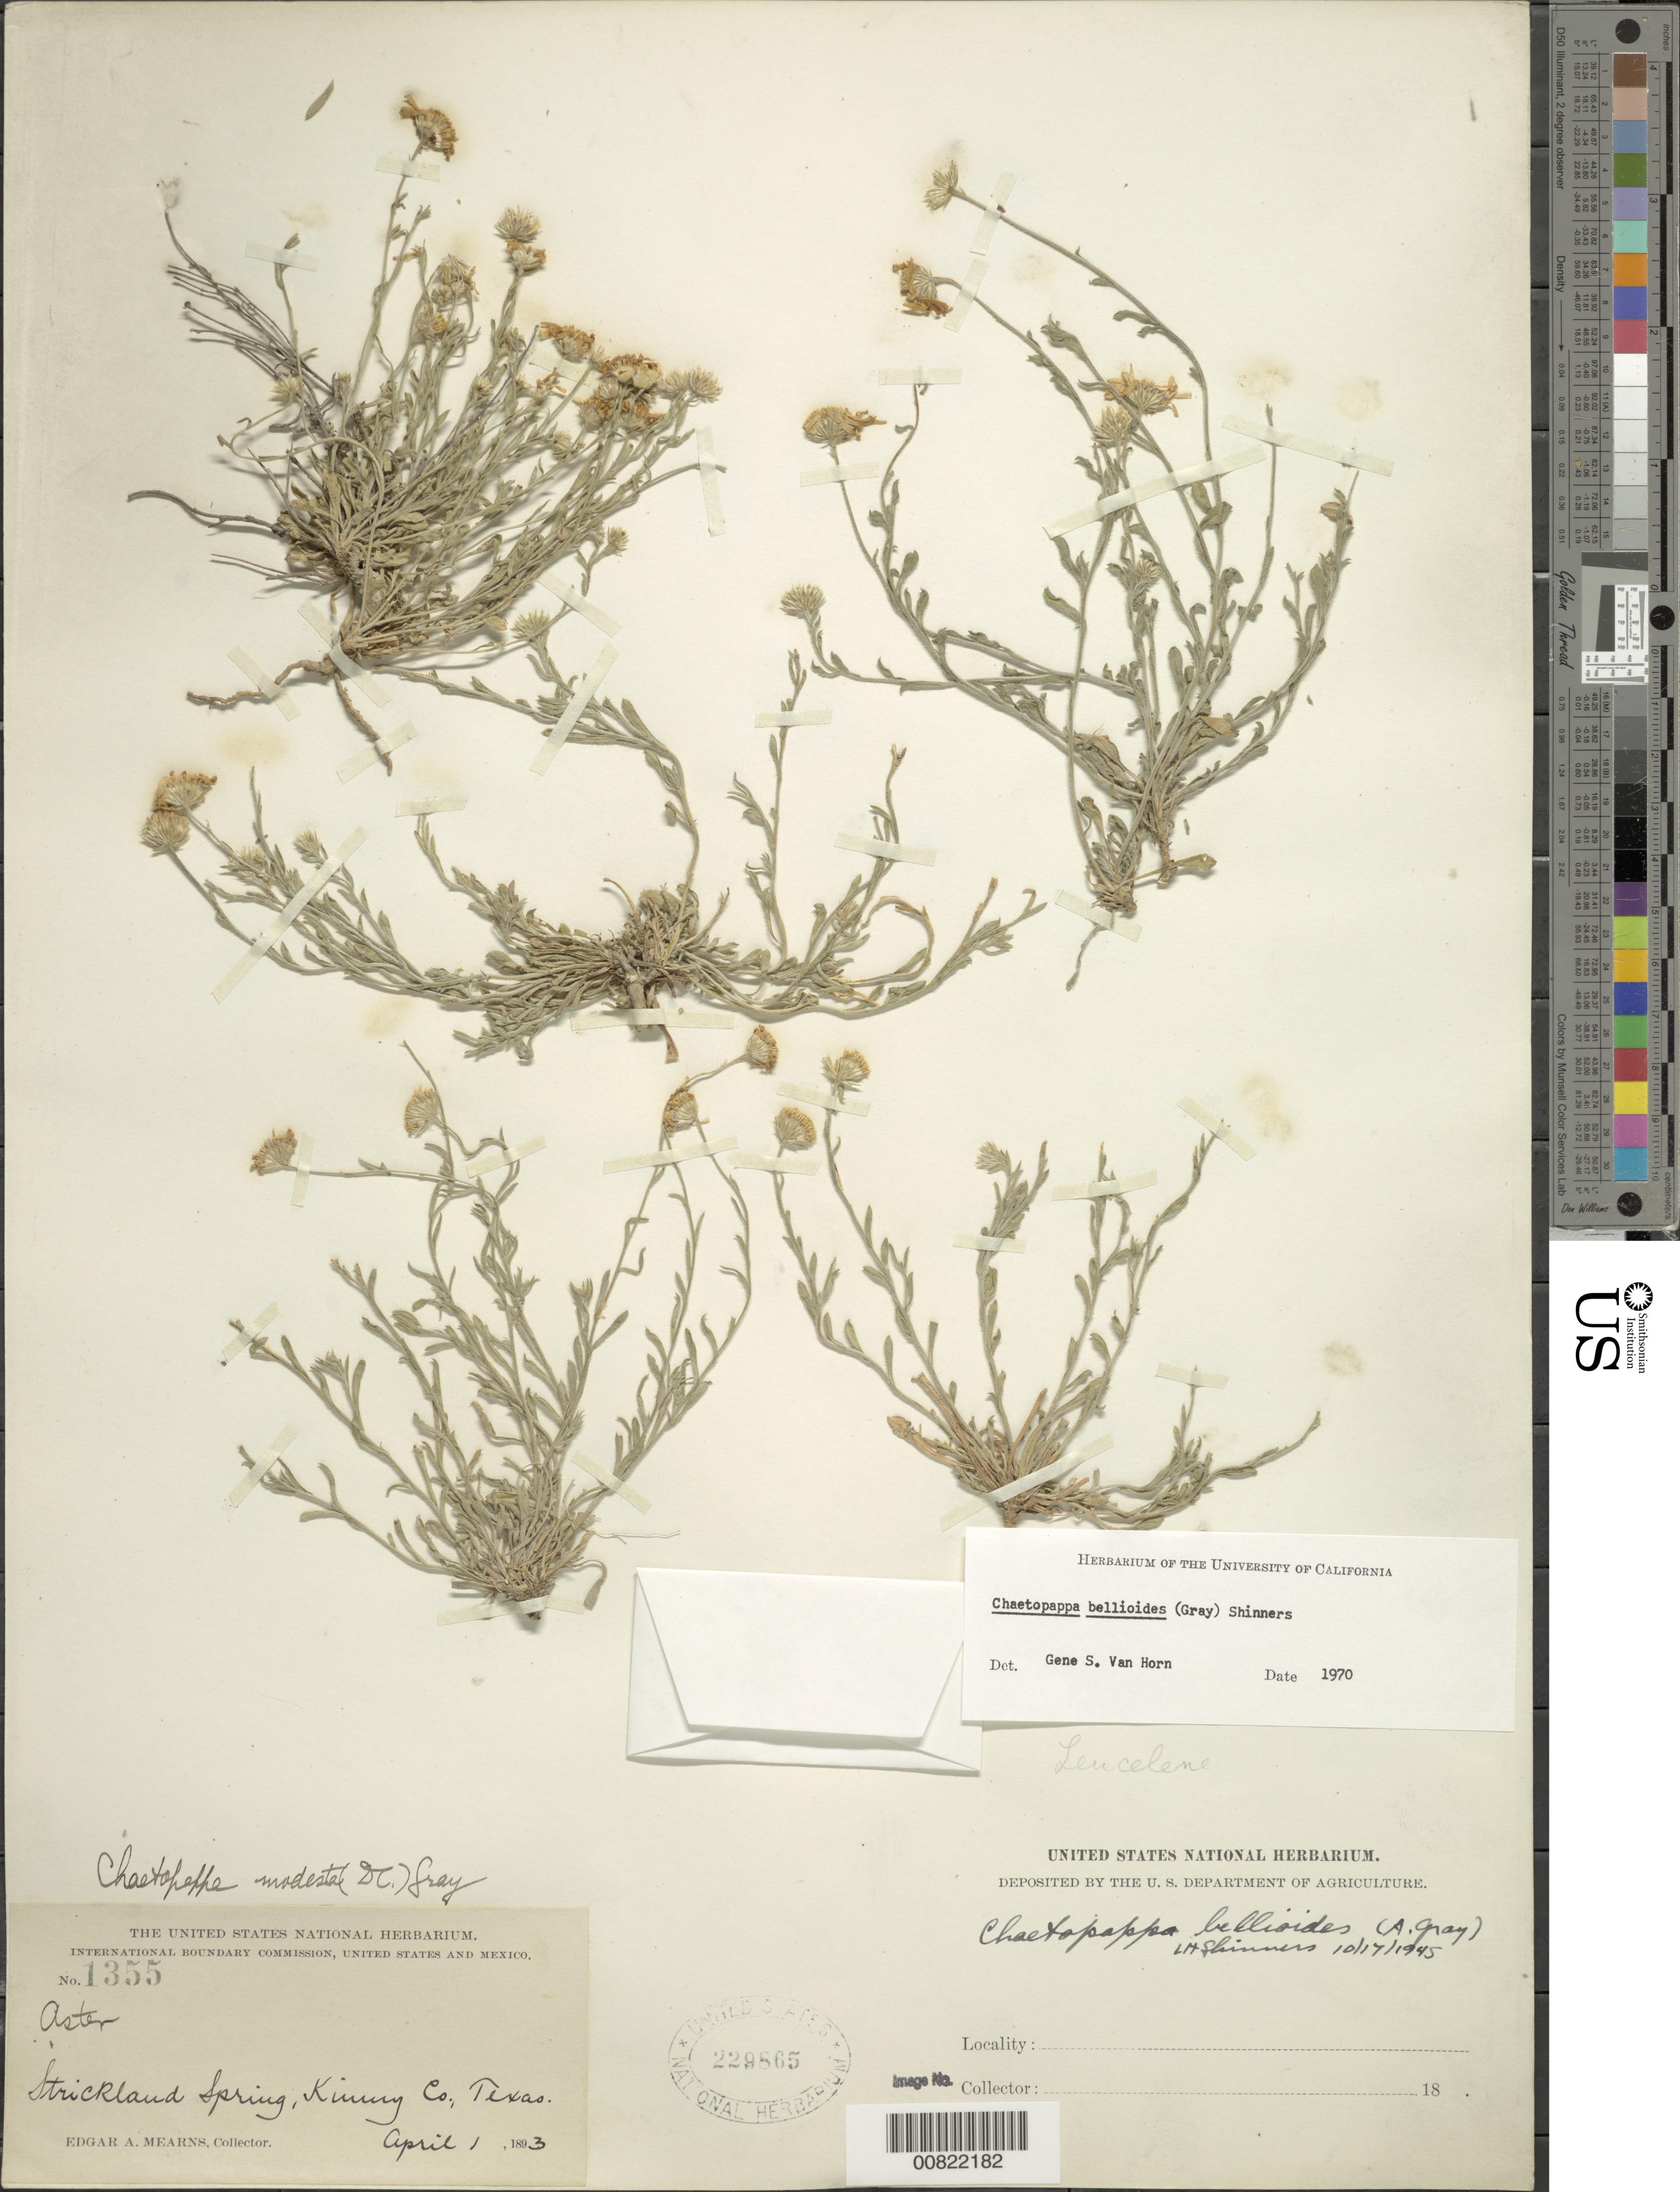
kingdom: Plantae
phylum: Tracheophyta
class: Magnoliopsida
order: Asterales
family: Asteraceae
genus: Chaetopappa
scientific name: Chaetopappa bellioides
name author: (A. Gray) Shinners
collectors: E. A. Mearns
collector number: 1355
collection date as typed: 01 Apr 1893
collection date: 1893-04-01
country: United States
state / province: Texas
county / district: Kinney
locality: Strickland Spring, Kinney County, Texas.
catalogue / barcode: US 229865